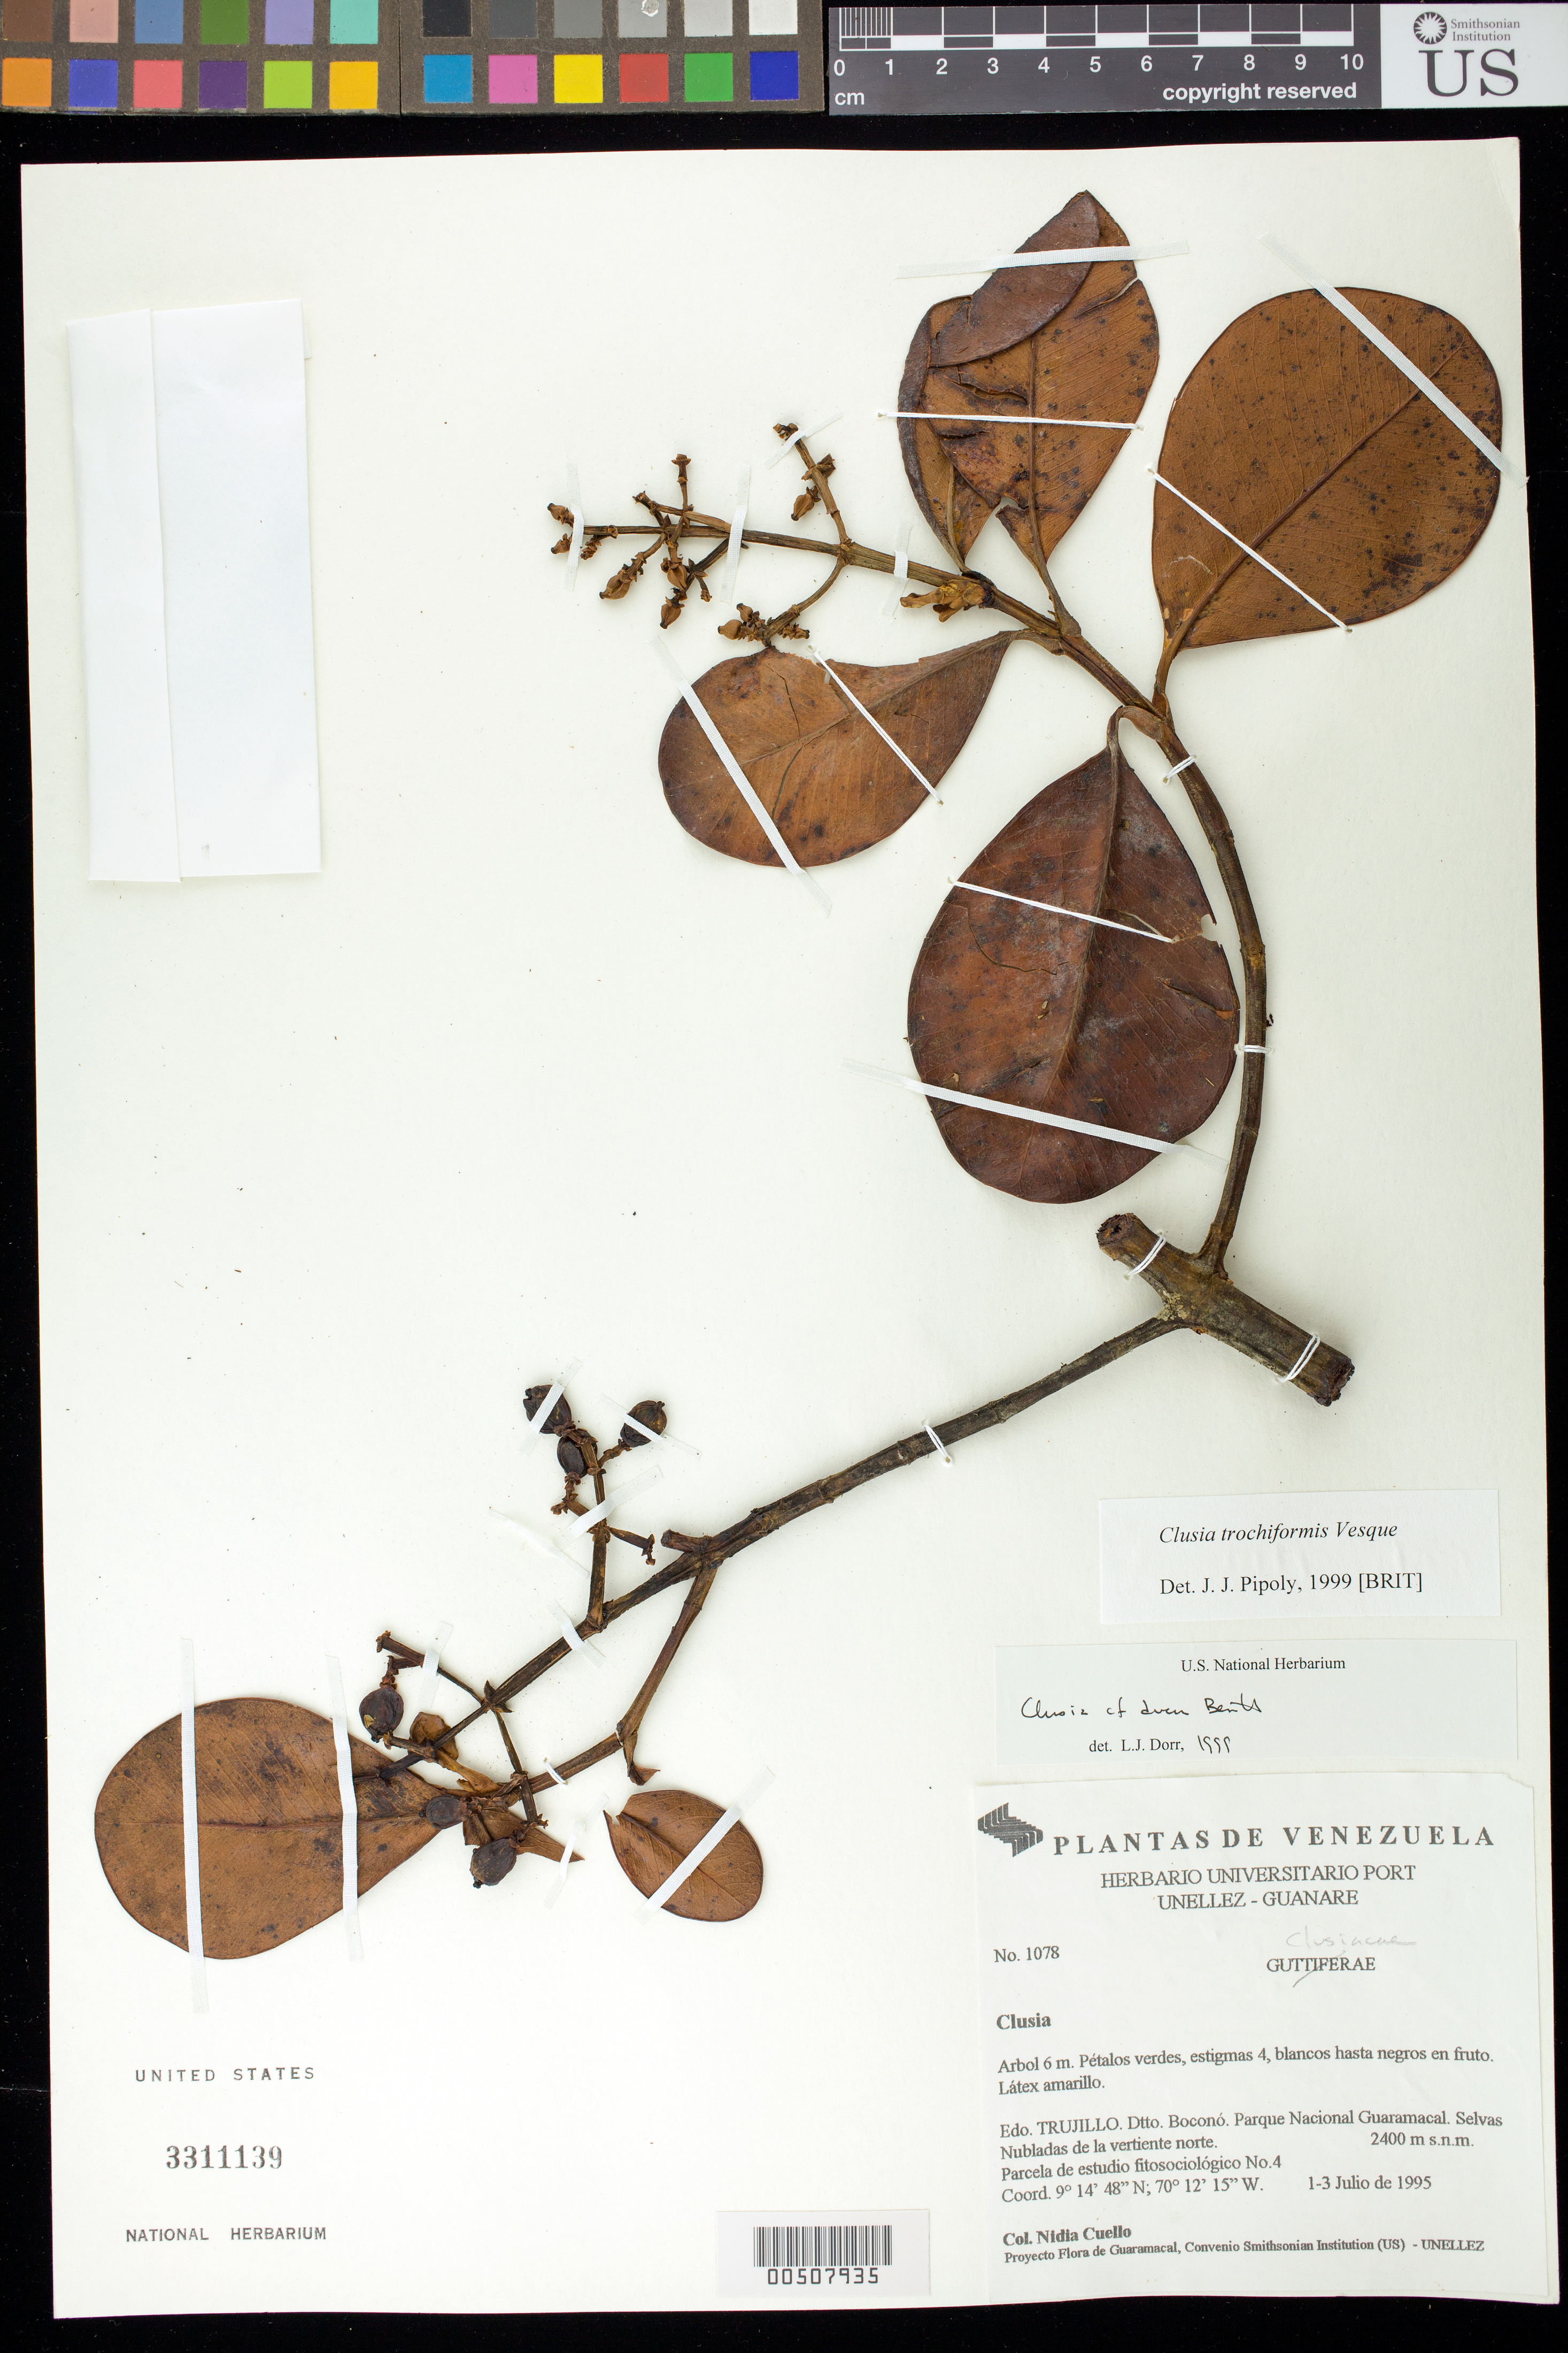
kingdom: Plantae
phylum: Tracheophyta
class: Magnoliopsida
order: Malpighiales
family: Clusiaceae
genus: Clusia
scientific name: Clusia trochiformis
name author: Vesque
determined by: Pipoly, J. J., III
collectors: N. L. Cuello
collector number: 1078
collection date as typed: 01 Jul 1995 to 03 Jul 1995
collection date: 1995-07-01/1995-07-03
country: Venezuela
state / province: Trujillo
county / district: Boconó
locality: Parque Nacional Guaramacal. Vertiente N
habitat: Selvas Nubladas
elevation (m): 2400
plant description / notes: A, BRIT, CTES, PORT, US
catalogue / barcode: US 3311139